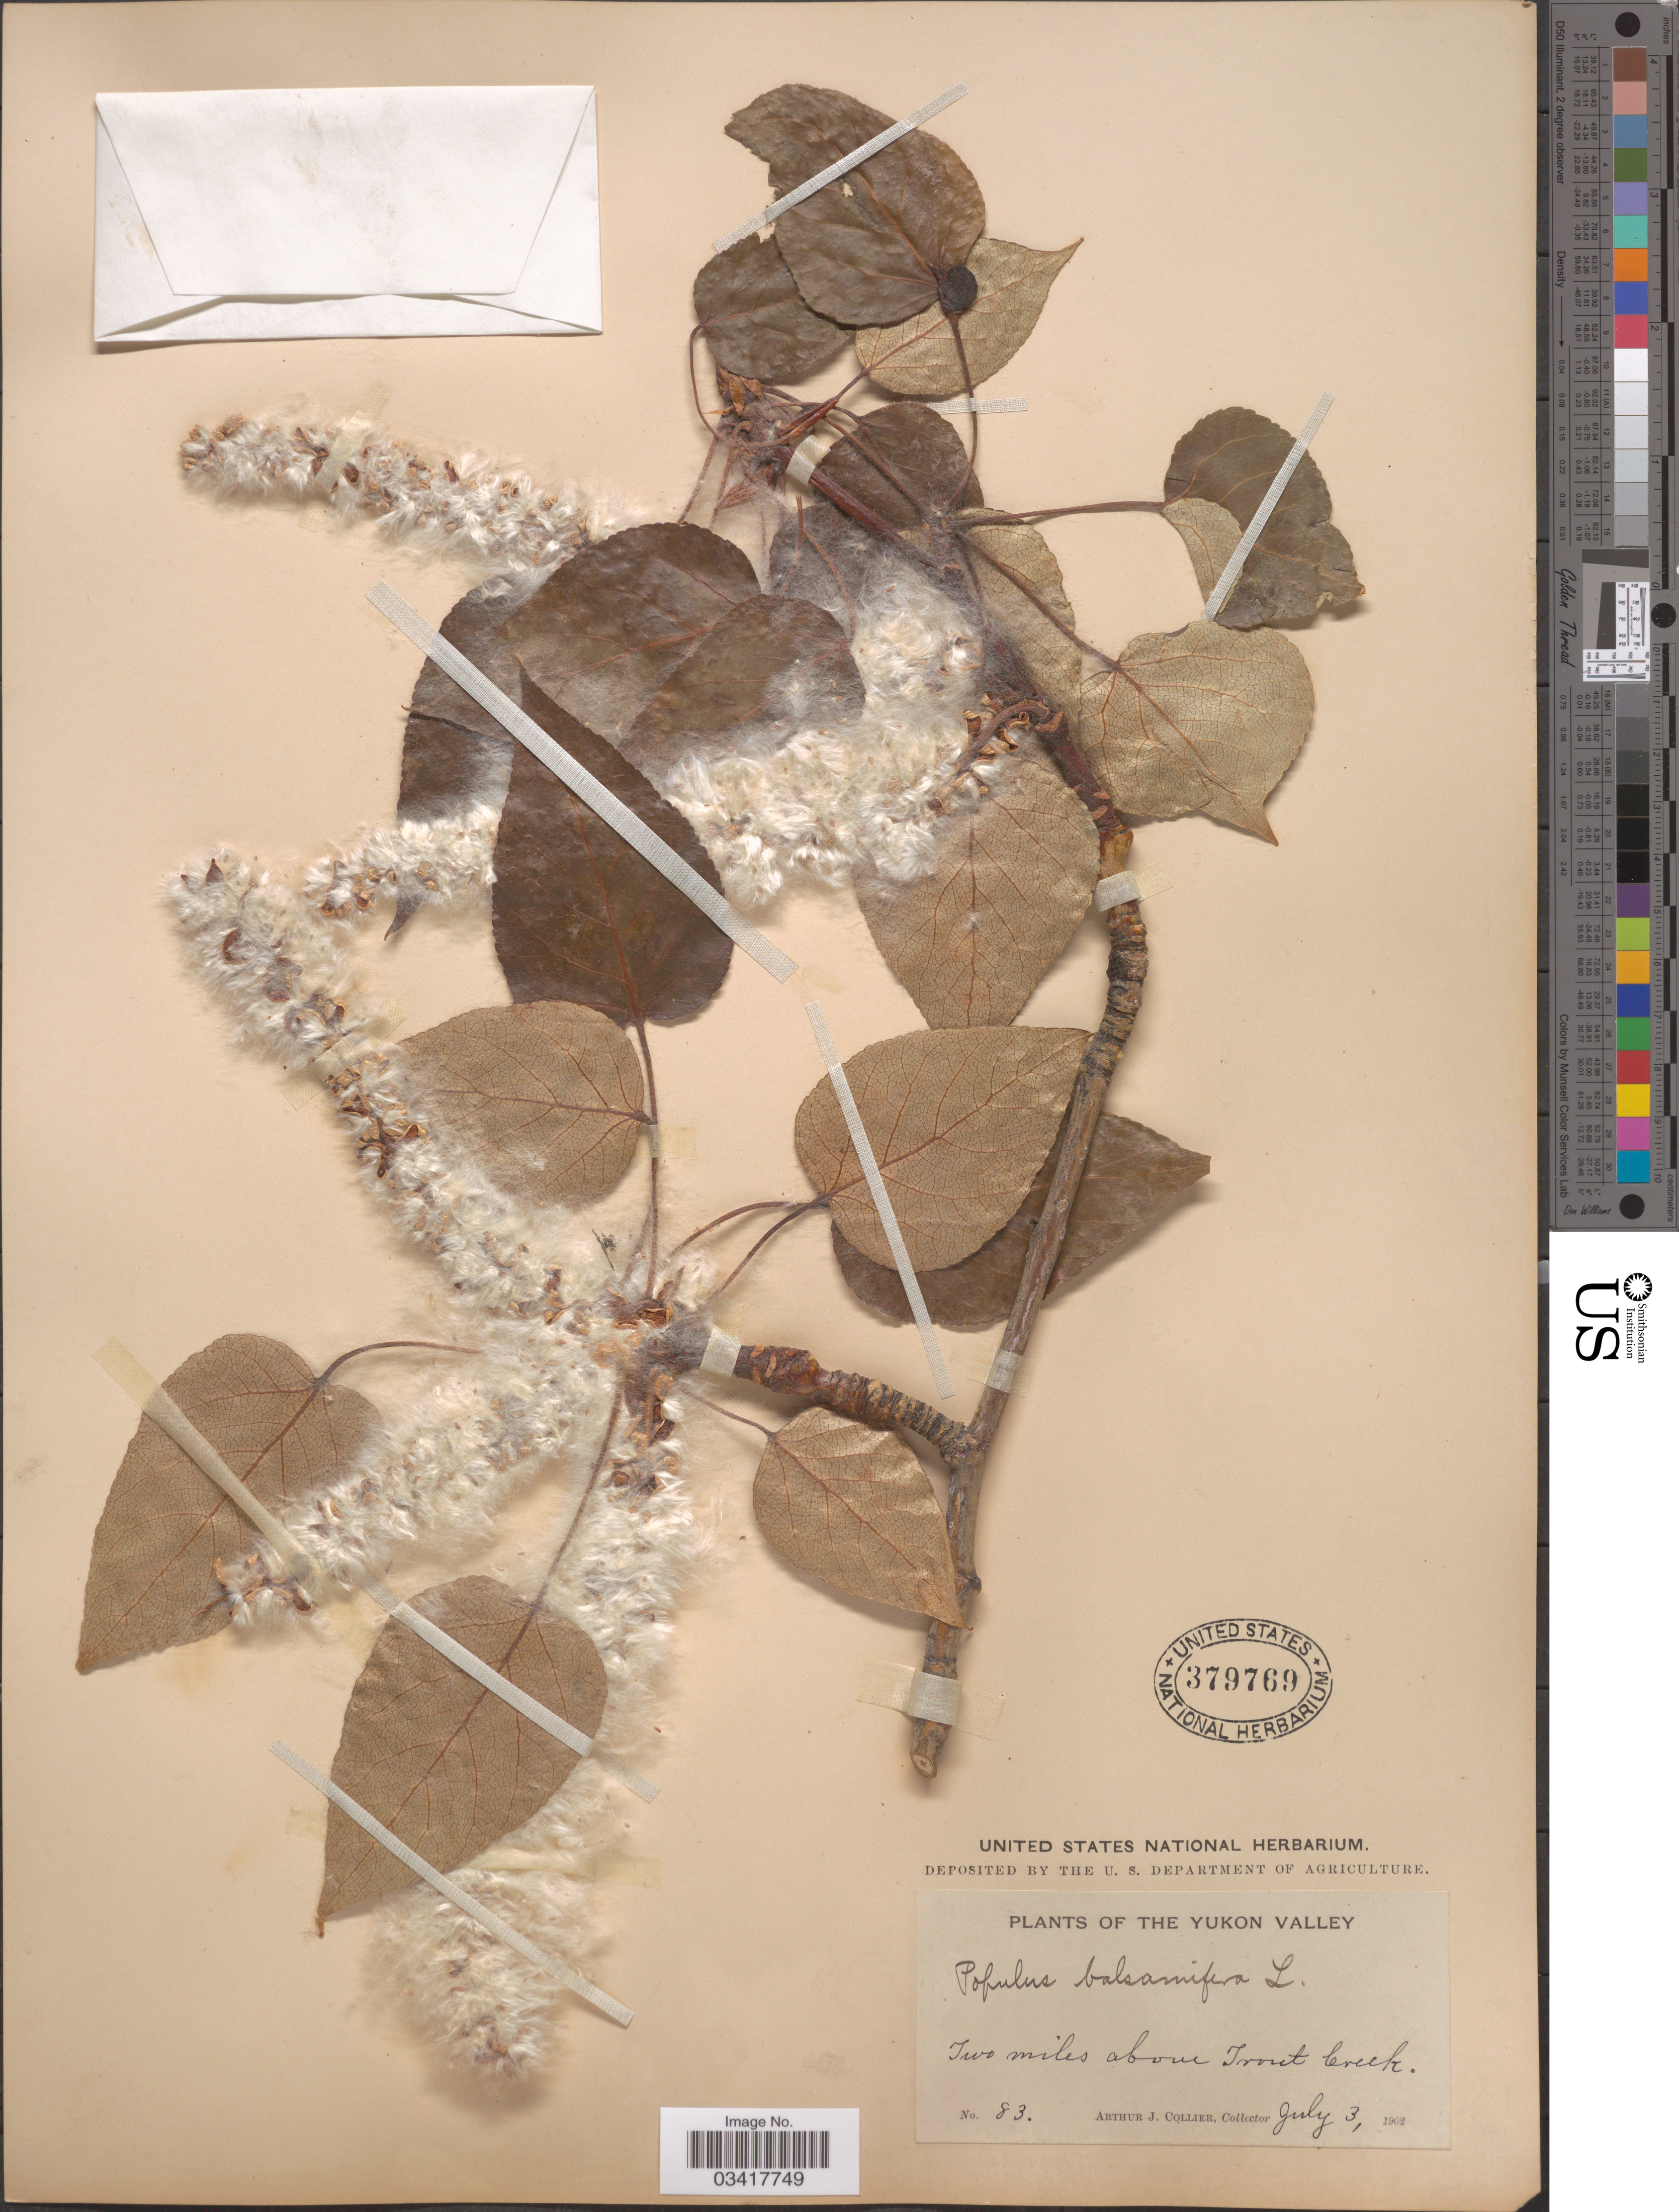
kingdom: Plantae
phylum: Tracheophyta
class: Magnoliopsida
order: Malpighiales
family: Salicaceae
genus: Populus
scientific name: Populus balsamifera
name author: L.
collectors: A. Collier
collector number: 83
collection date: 1902-07-03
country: Canada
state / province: Yukon Territory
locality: The Yukon Valley. Two miles above Trout Creek.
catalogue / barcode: US 379769